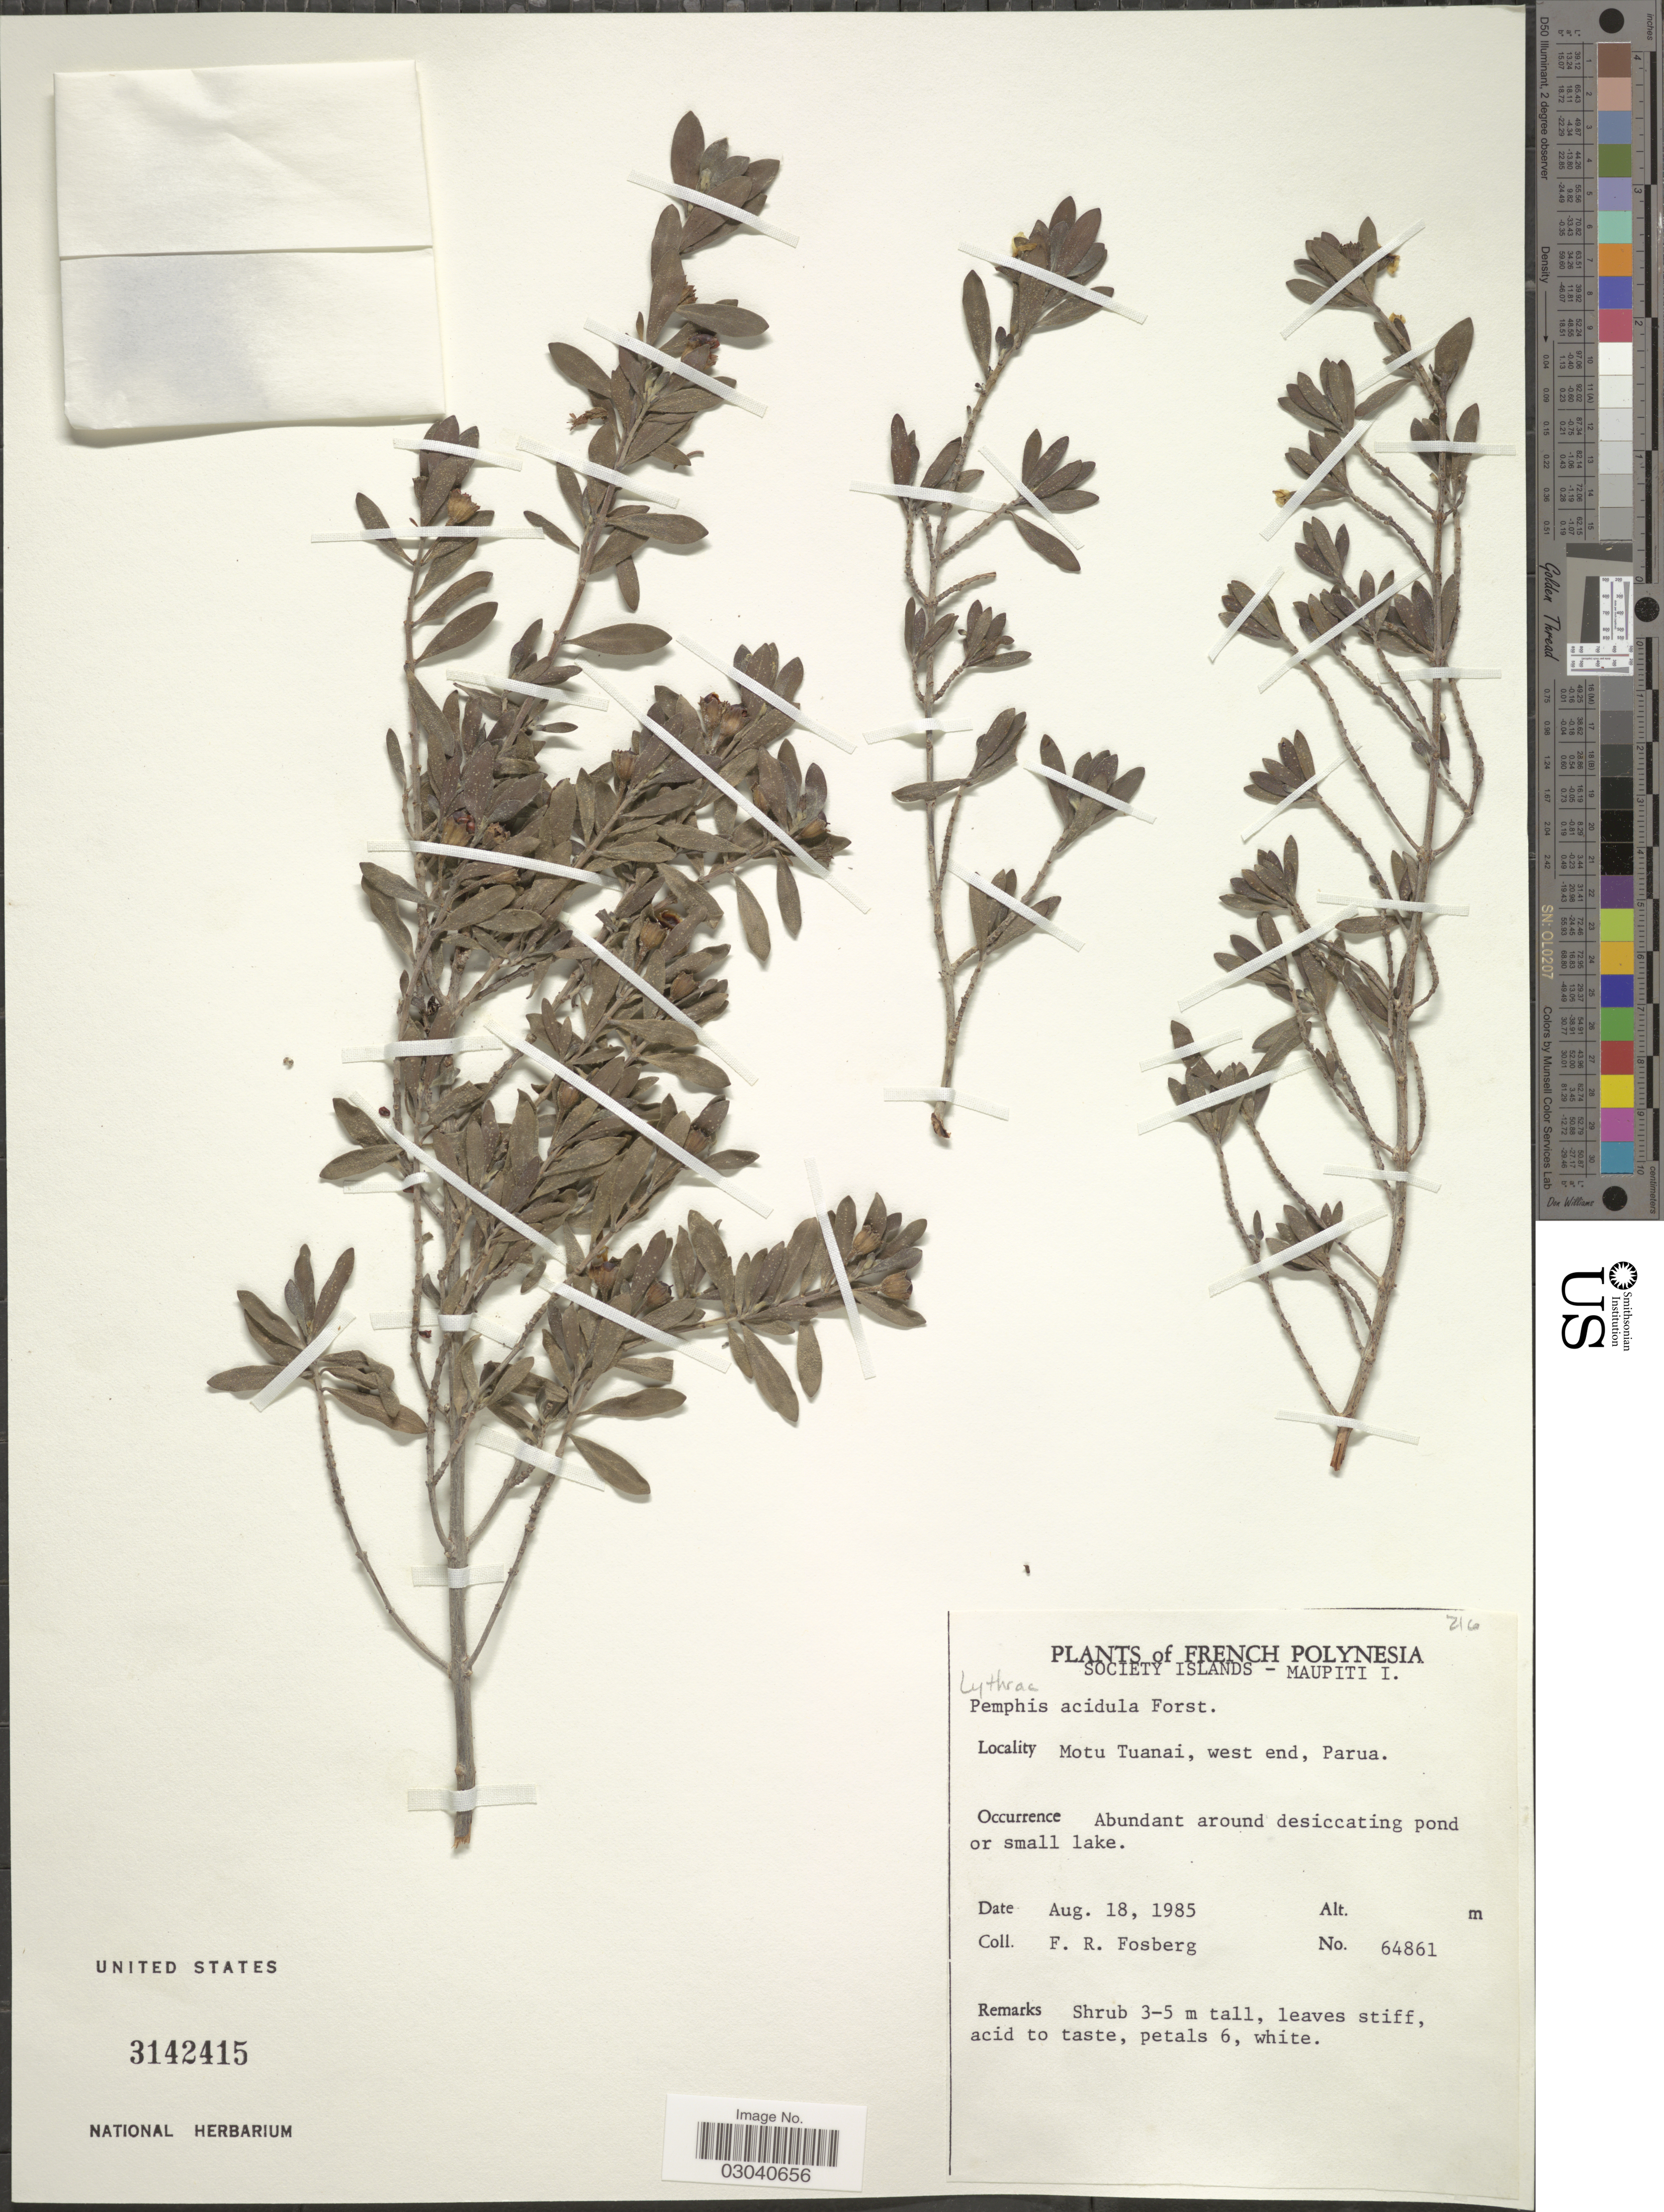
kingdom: Plantae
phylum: Tracheophyta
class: Magnoliopsida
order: Myrtales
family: Lythraceae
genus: Pemphis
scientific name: Pemphis acidula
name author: J.R. Forst. & G. Forst.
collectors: F. R. Fosberg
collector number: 64861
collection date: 1985-08-18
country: French Polynesia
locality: Society Islands - Maupiti I. Motu Tuanai, west end, Parua.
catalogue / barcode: US 3142415